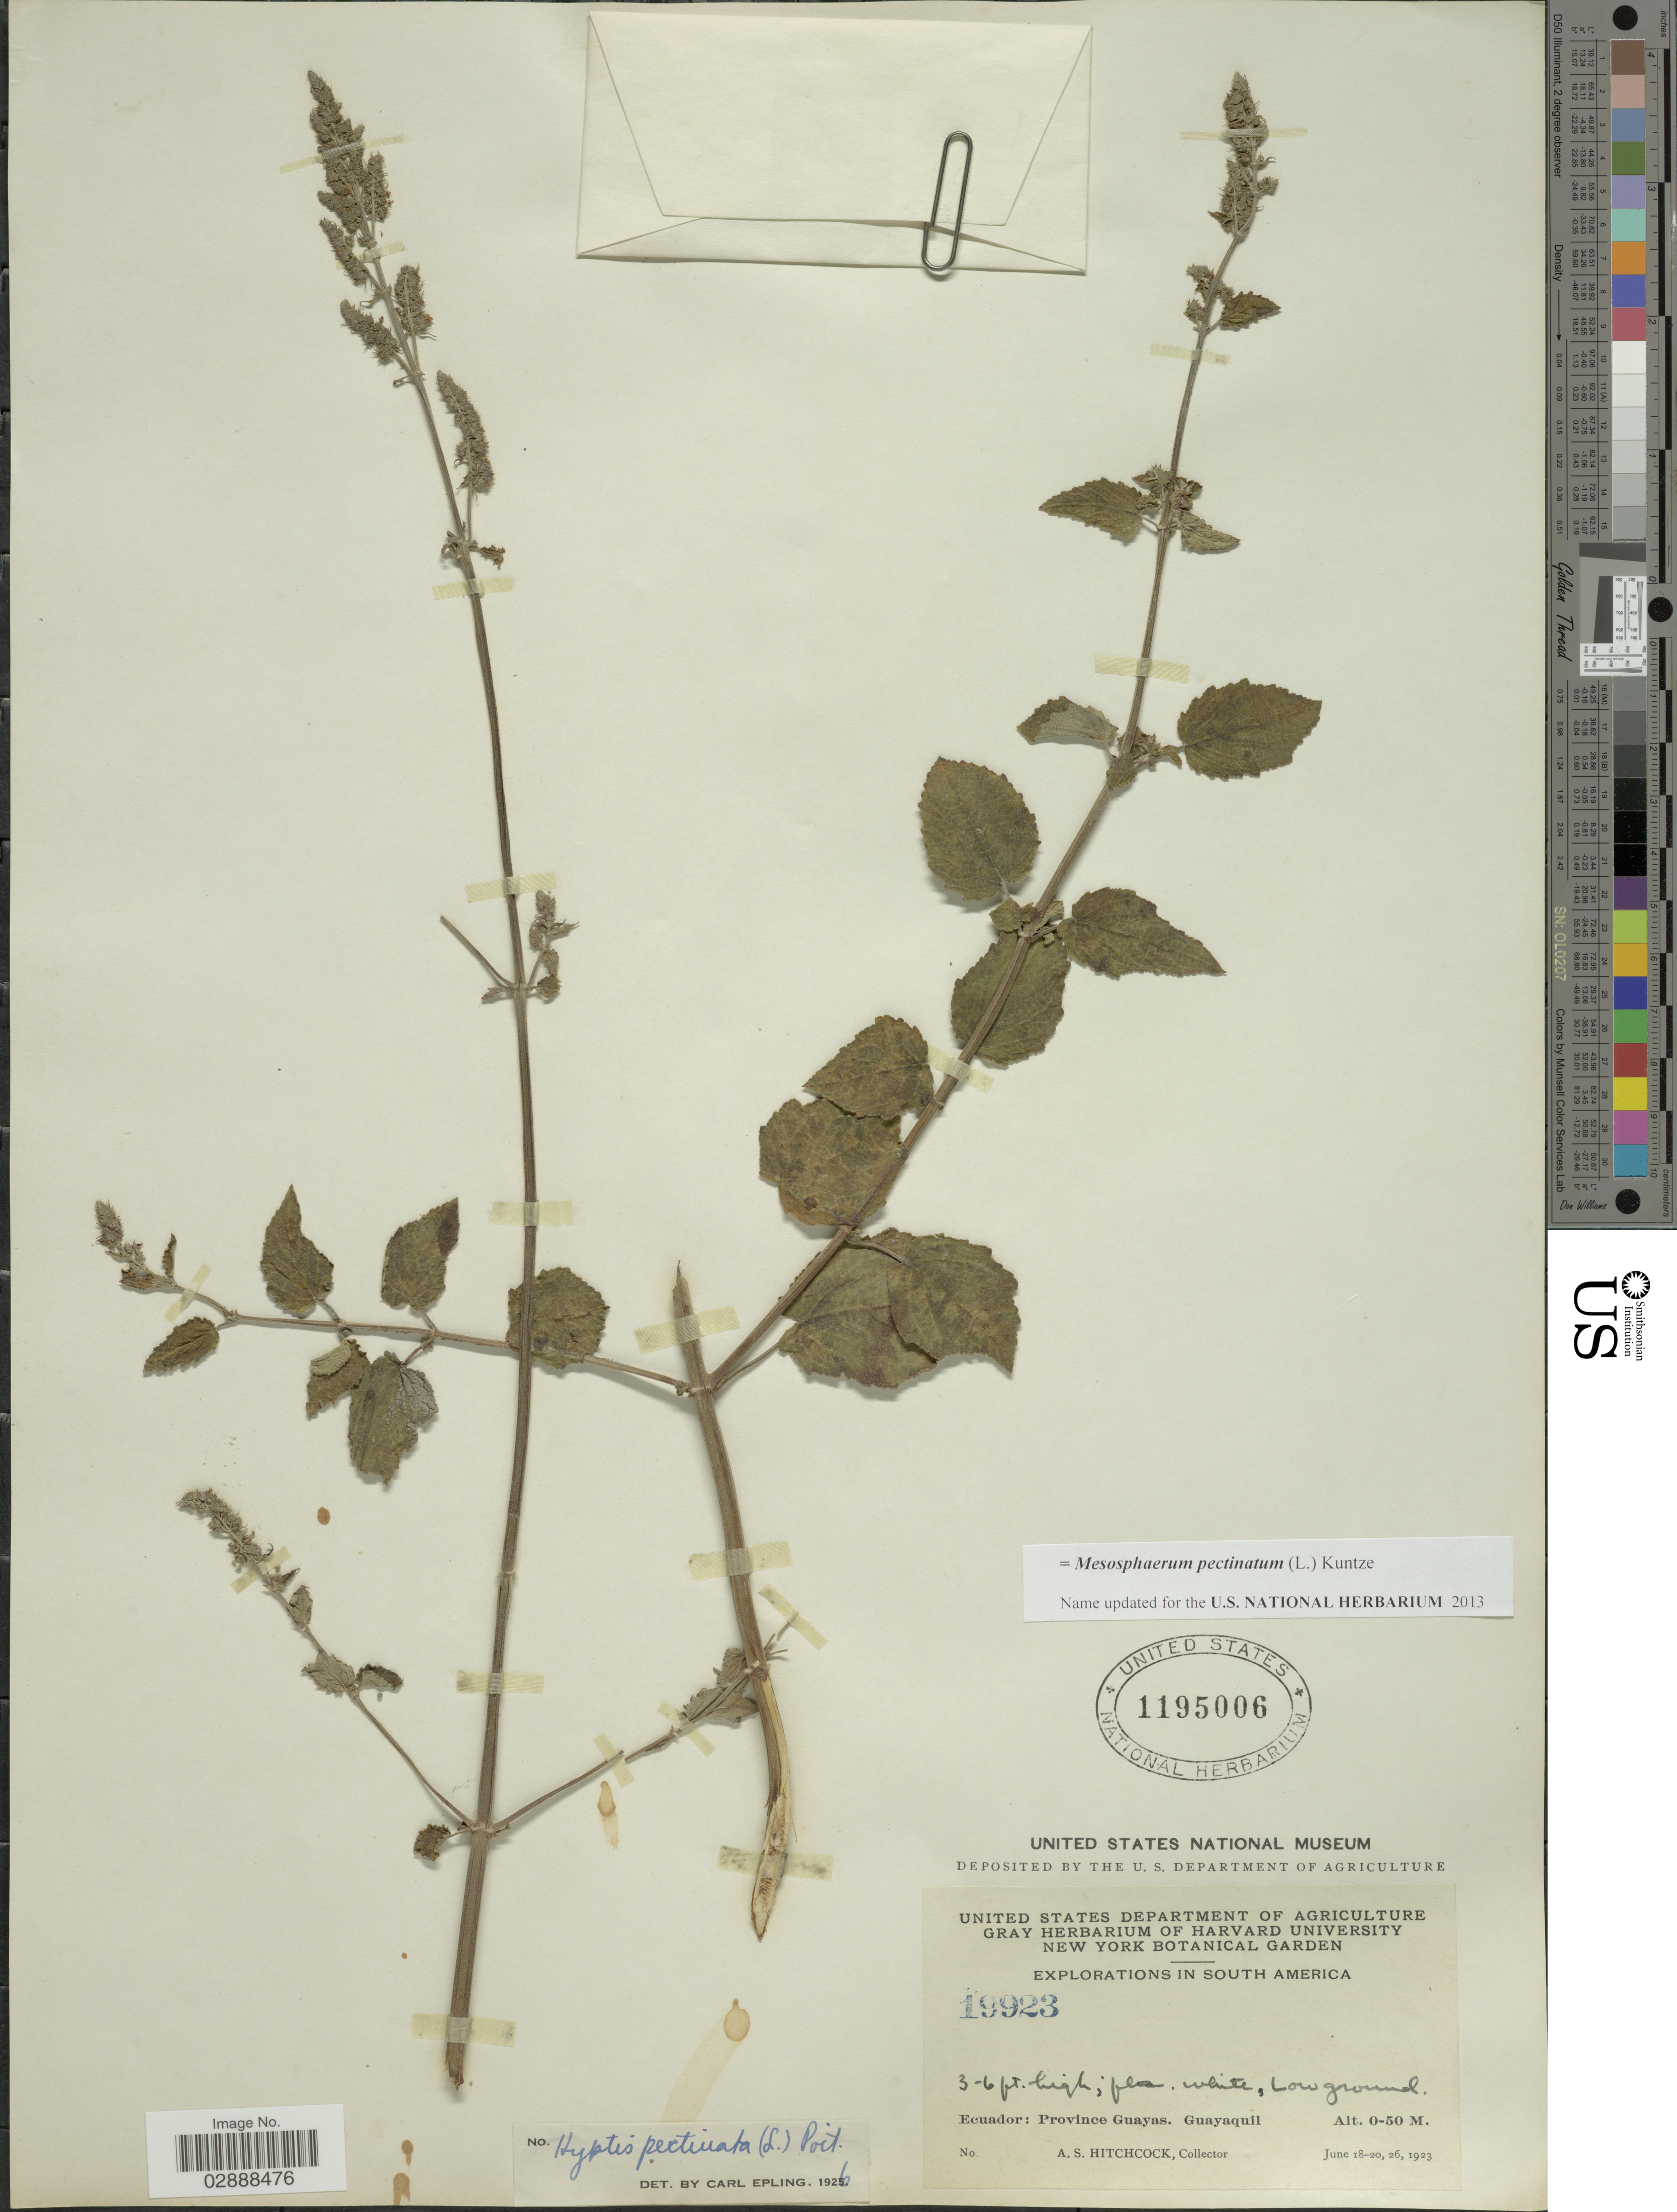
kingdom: Plantae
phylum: Tracheophyta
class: Magnoliopsida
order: Lamiales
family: Lamiaceae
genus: Mesosphaerum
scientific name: Mesosphaerum pectinatum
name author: (L.) Kuntze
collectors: A. S. Hitchcock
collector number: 19923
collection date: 1923-06-18/1923-06-26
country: Ecuador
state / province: Guayas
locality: Guayaquil.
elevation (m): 0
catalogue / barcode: US 1195006